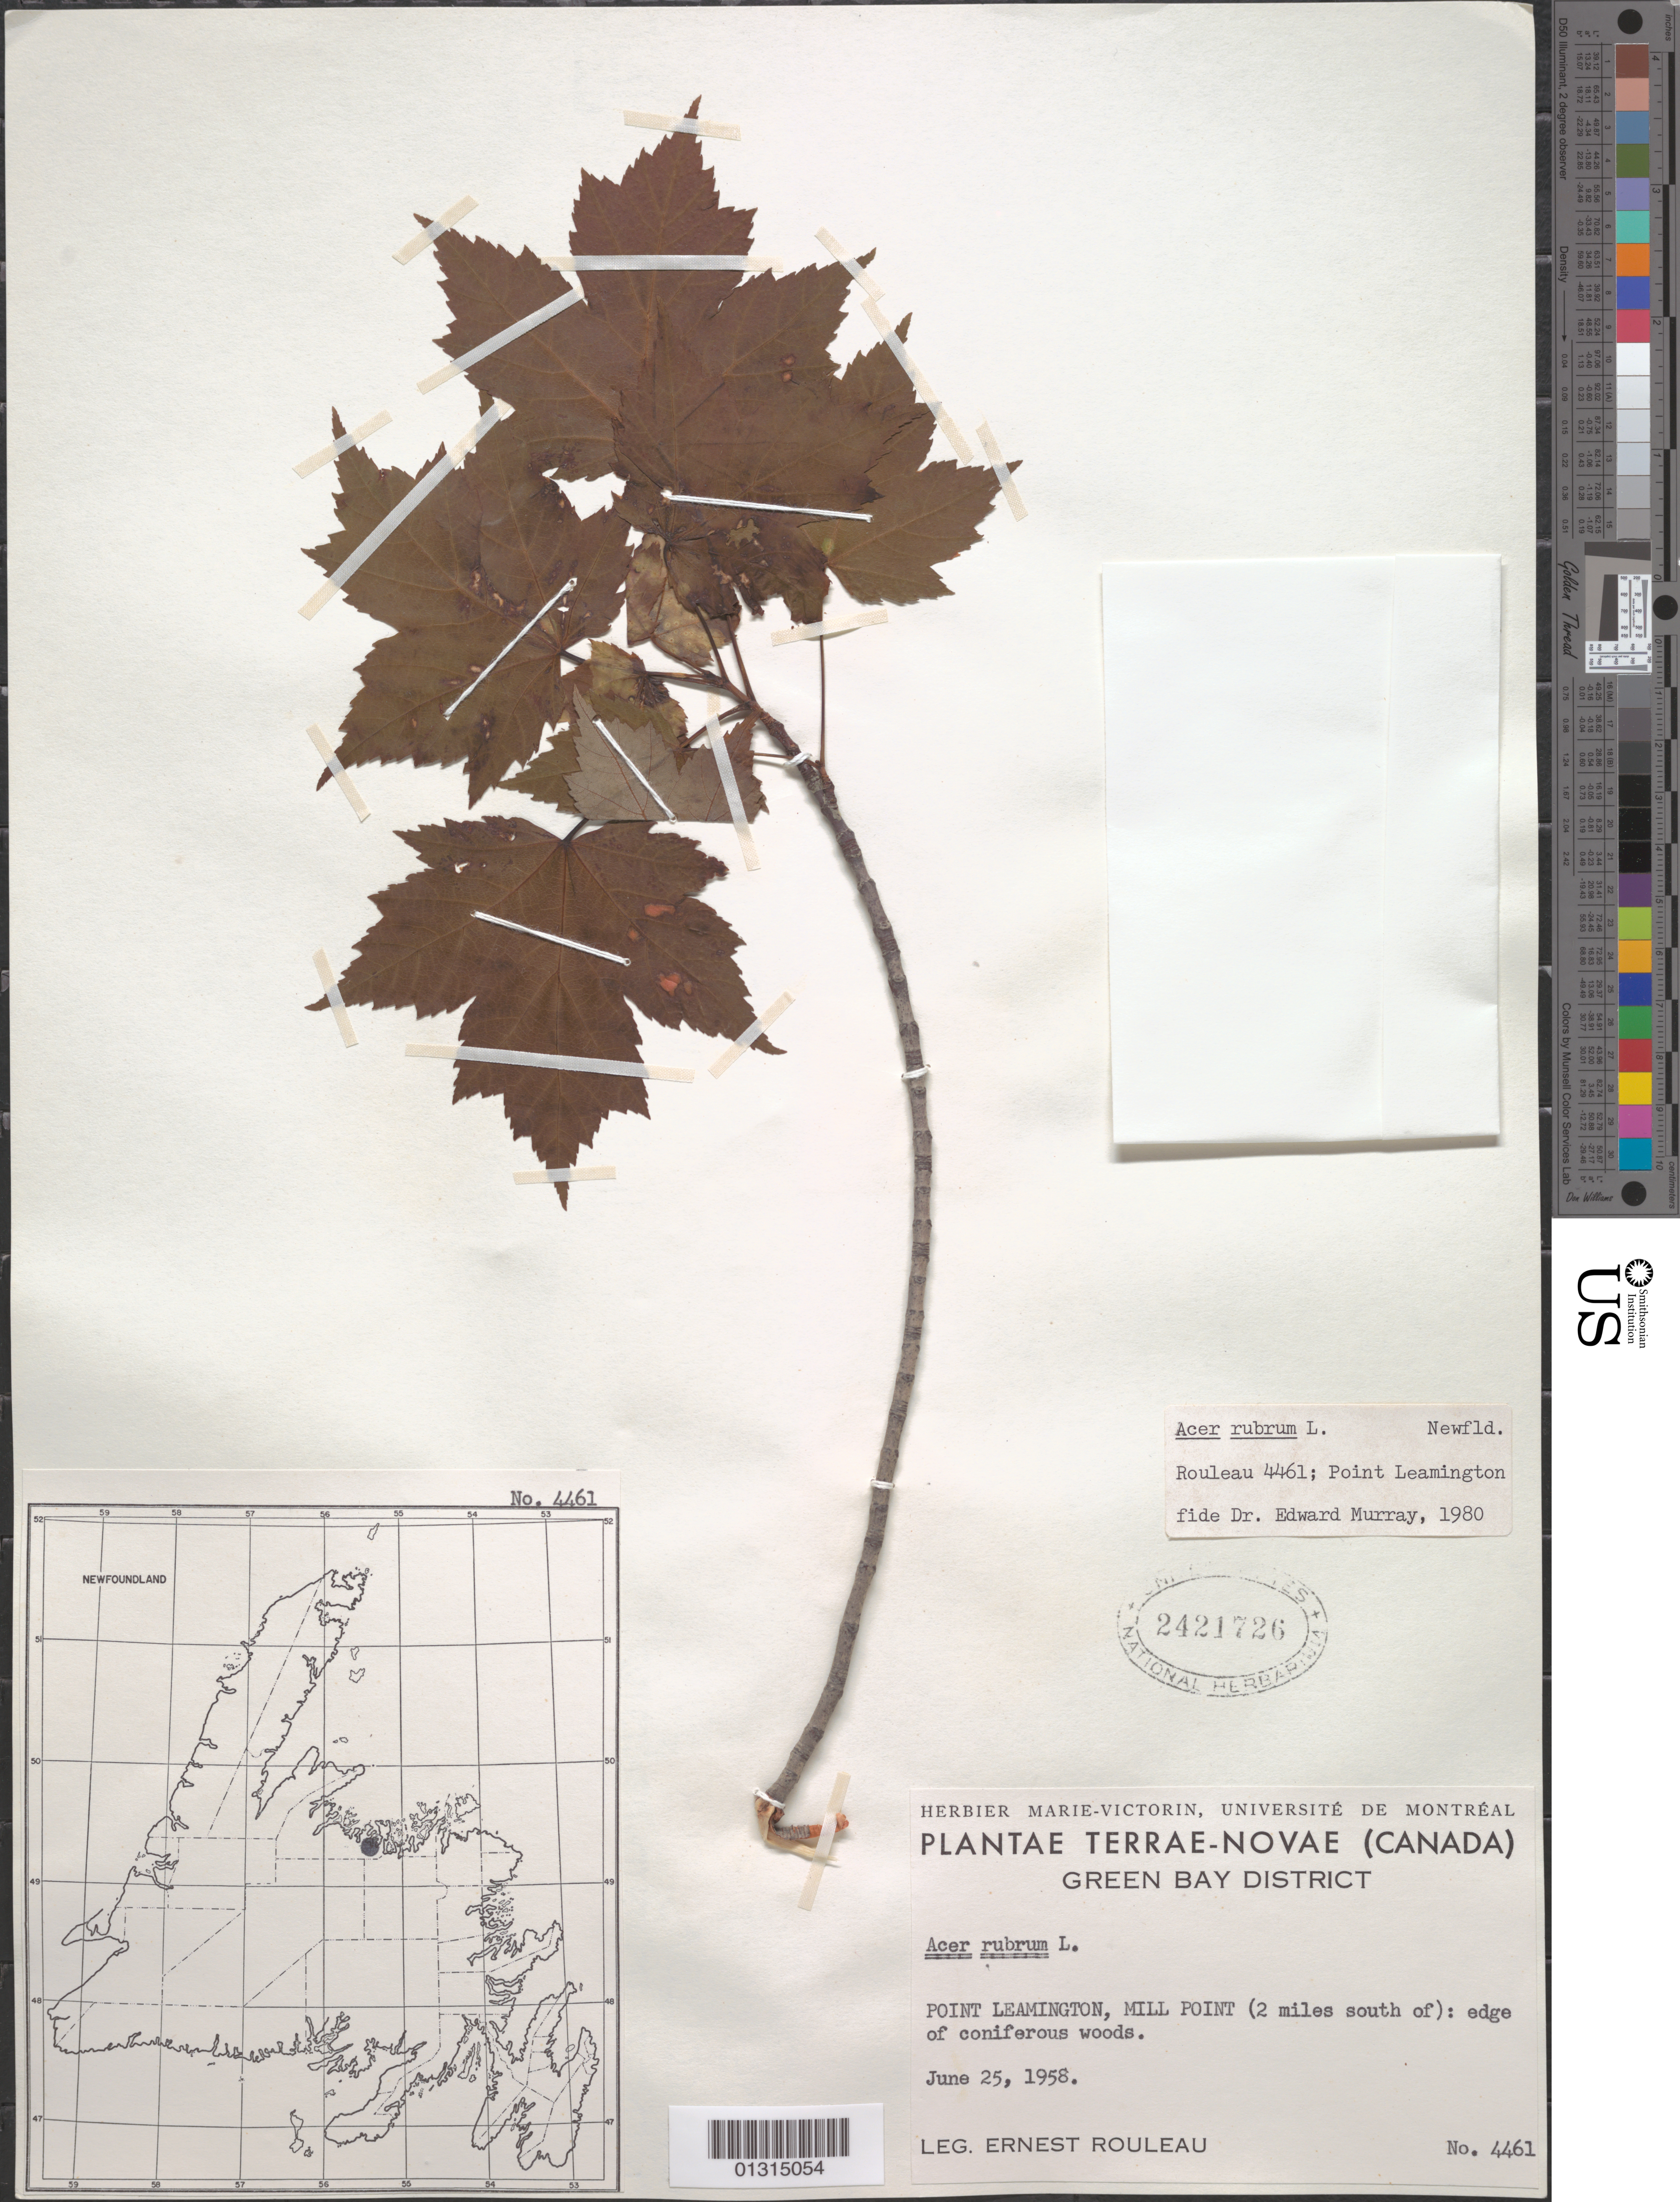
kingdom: Plantae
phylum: Tracheophyta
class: Magnoliopsida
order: Sapindales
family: Sapindaceae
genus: Acer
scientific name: Acer rubrum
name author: L.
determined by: Murray, Edward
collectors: E. Rouleau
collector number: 4461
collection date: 1958-06-25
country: Canada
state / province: Newfoundland and Labrador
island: Newfoundland Island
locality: Green Bay District, Point Leamington, 2 miles S of Mill Point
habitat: Edge of coniferous woods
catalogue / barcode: US 2421726